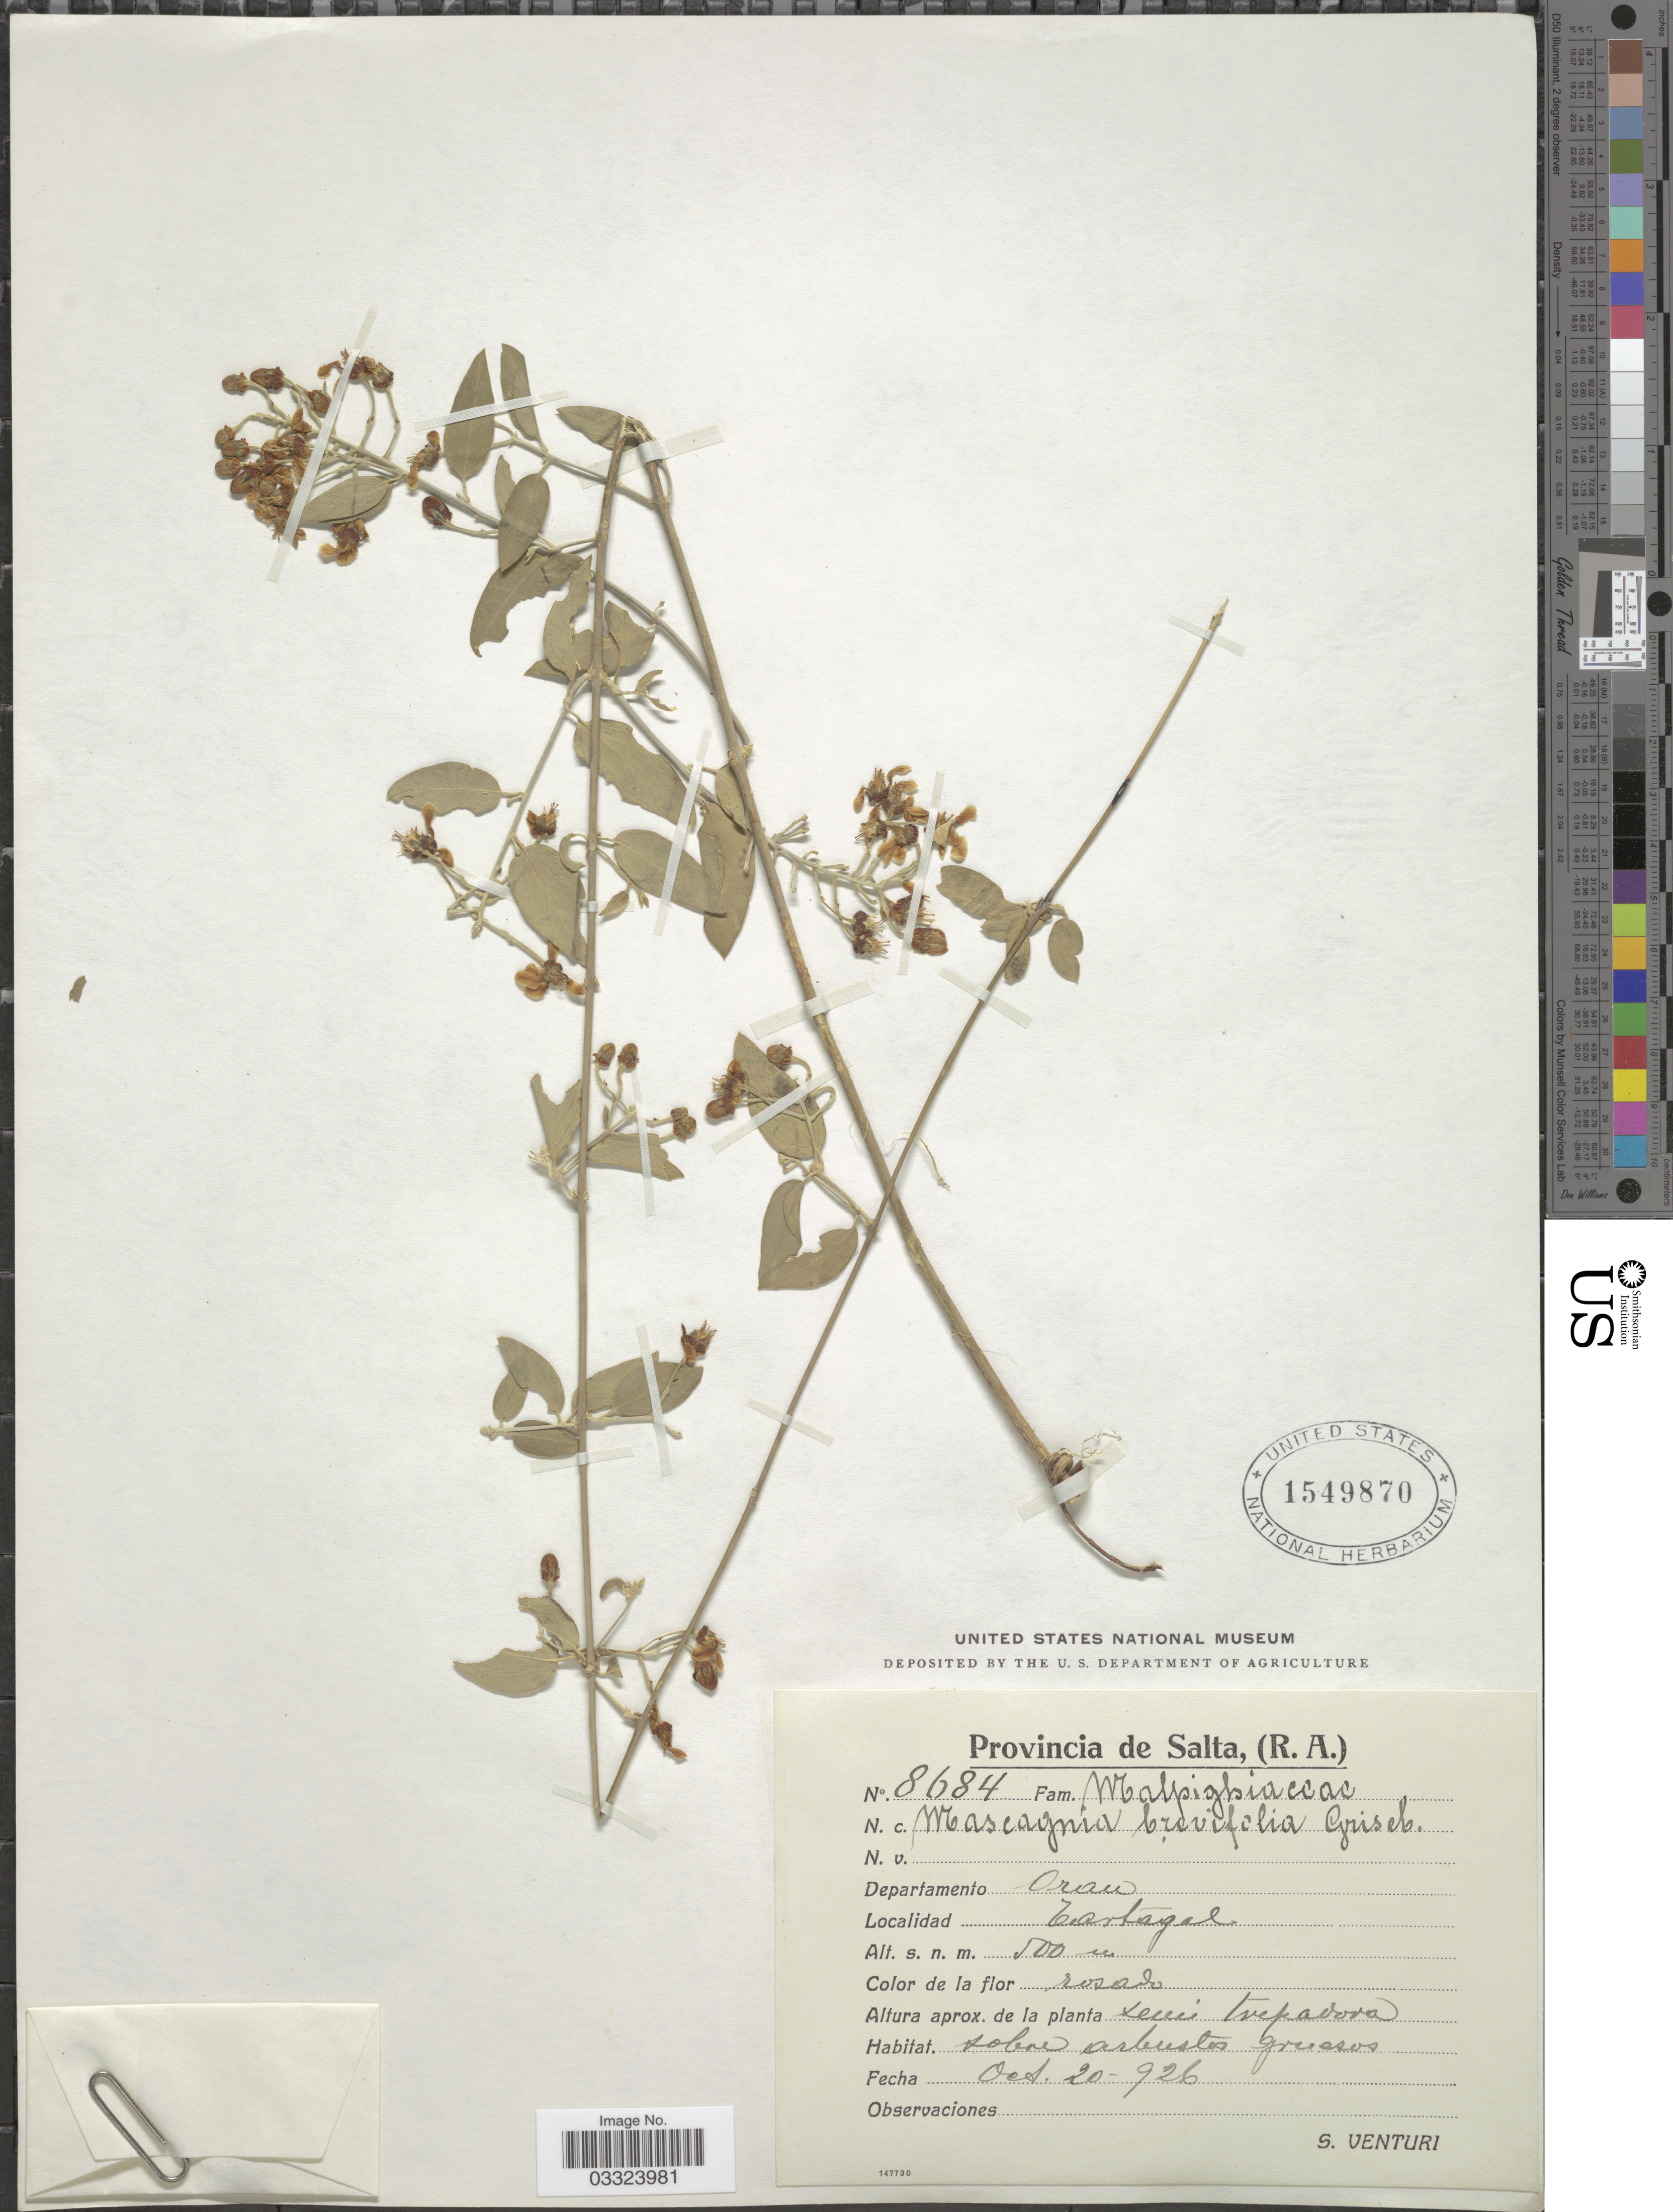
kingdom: Plantae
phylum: Tracheophyta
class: Magnoliopsida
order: Malpighiales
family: Malpighiaceae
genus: Mascagnia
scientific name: Mascagnia brevifolia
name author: Griseb.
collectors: S. Venturi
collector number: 8684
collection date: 1926-10-20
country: Argentina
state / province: Salta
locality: Departamento Oran, Tartagal.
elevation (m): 500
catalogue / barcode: US 1549870